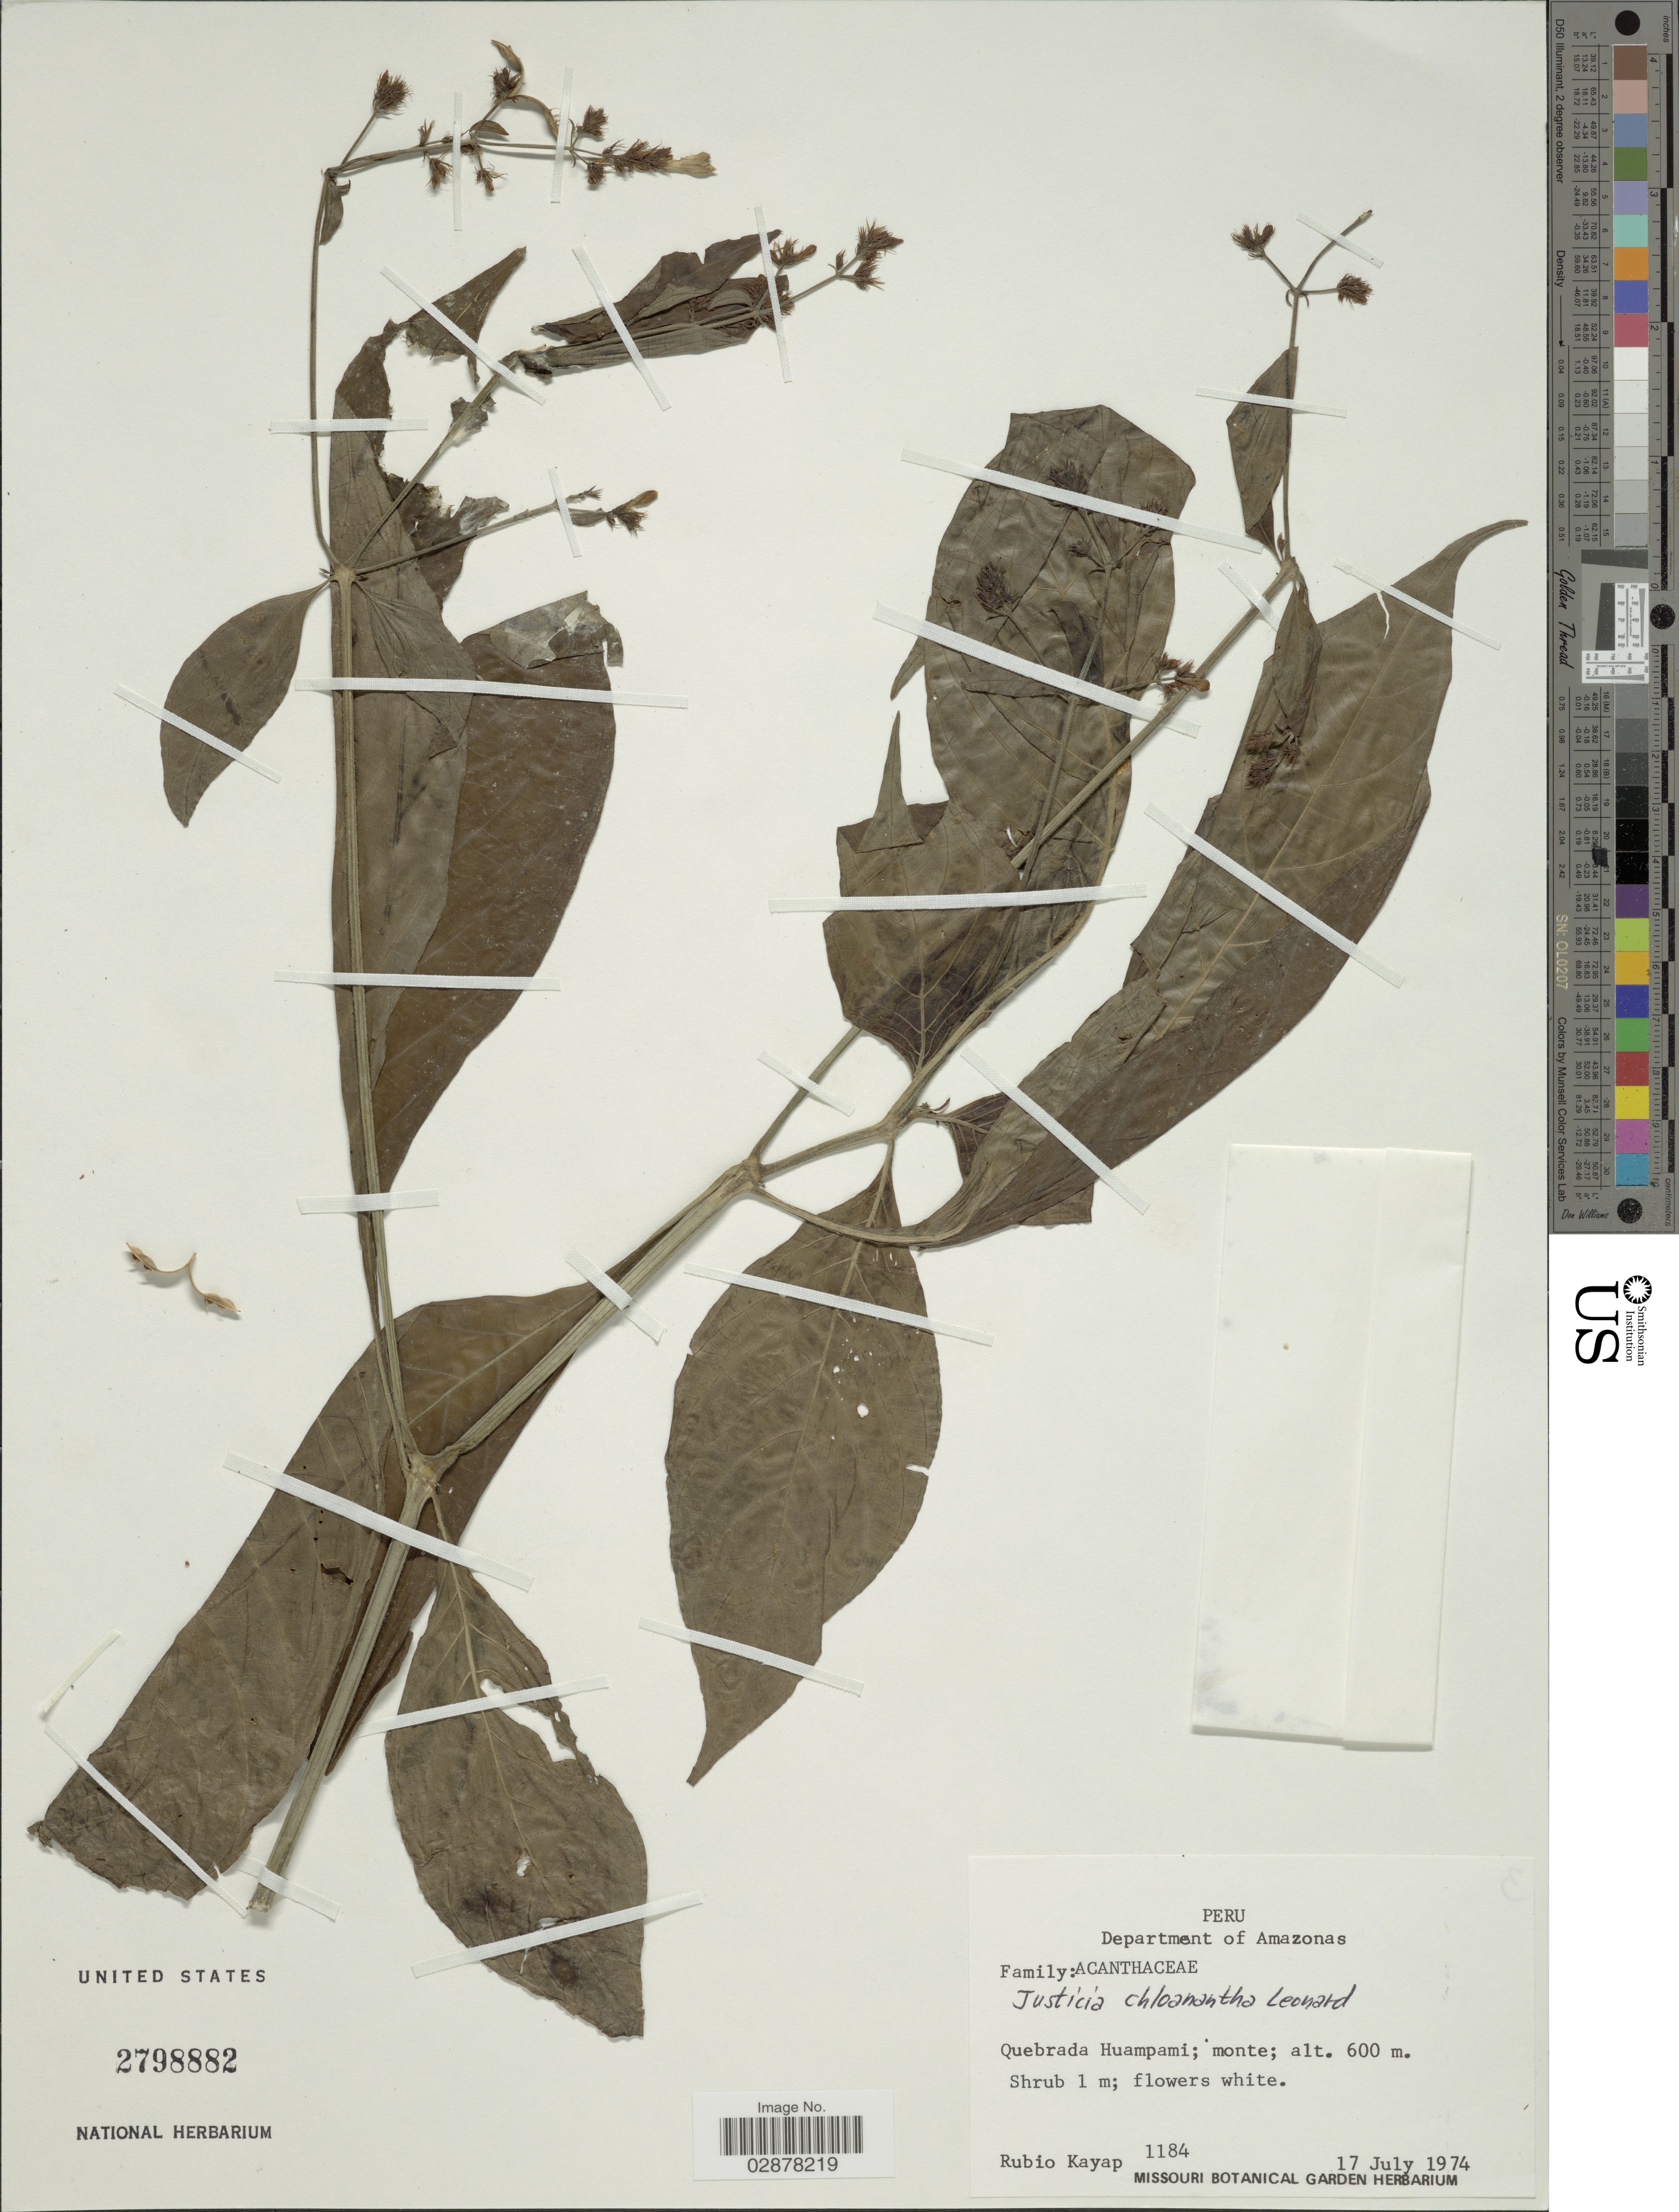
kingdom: Plantae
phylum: Tracheophyta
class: Magnoliopsida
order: Lamiales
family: Acanthaceae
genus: Justicia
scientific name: Justicia chloanantha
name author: Leonard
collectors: R. Kayap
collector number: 1184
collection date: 1974-07-17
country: Peru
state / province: Amazonas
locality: Department of Amazonas, Quebrada Huampami, Monte.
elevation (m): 600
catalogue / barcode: US 2798882